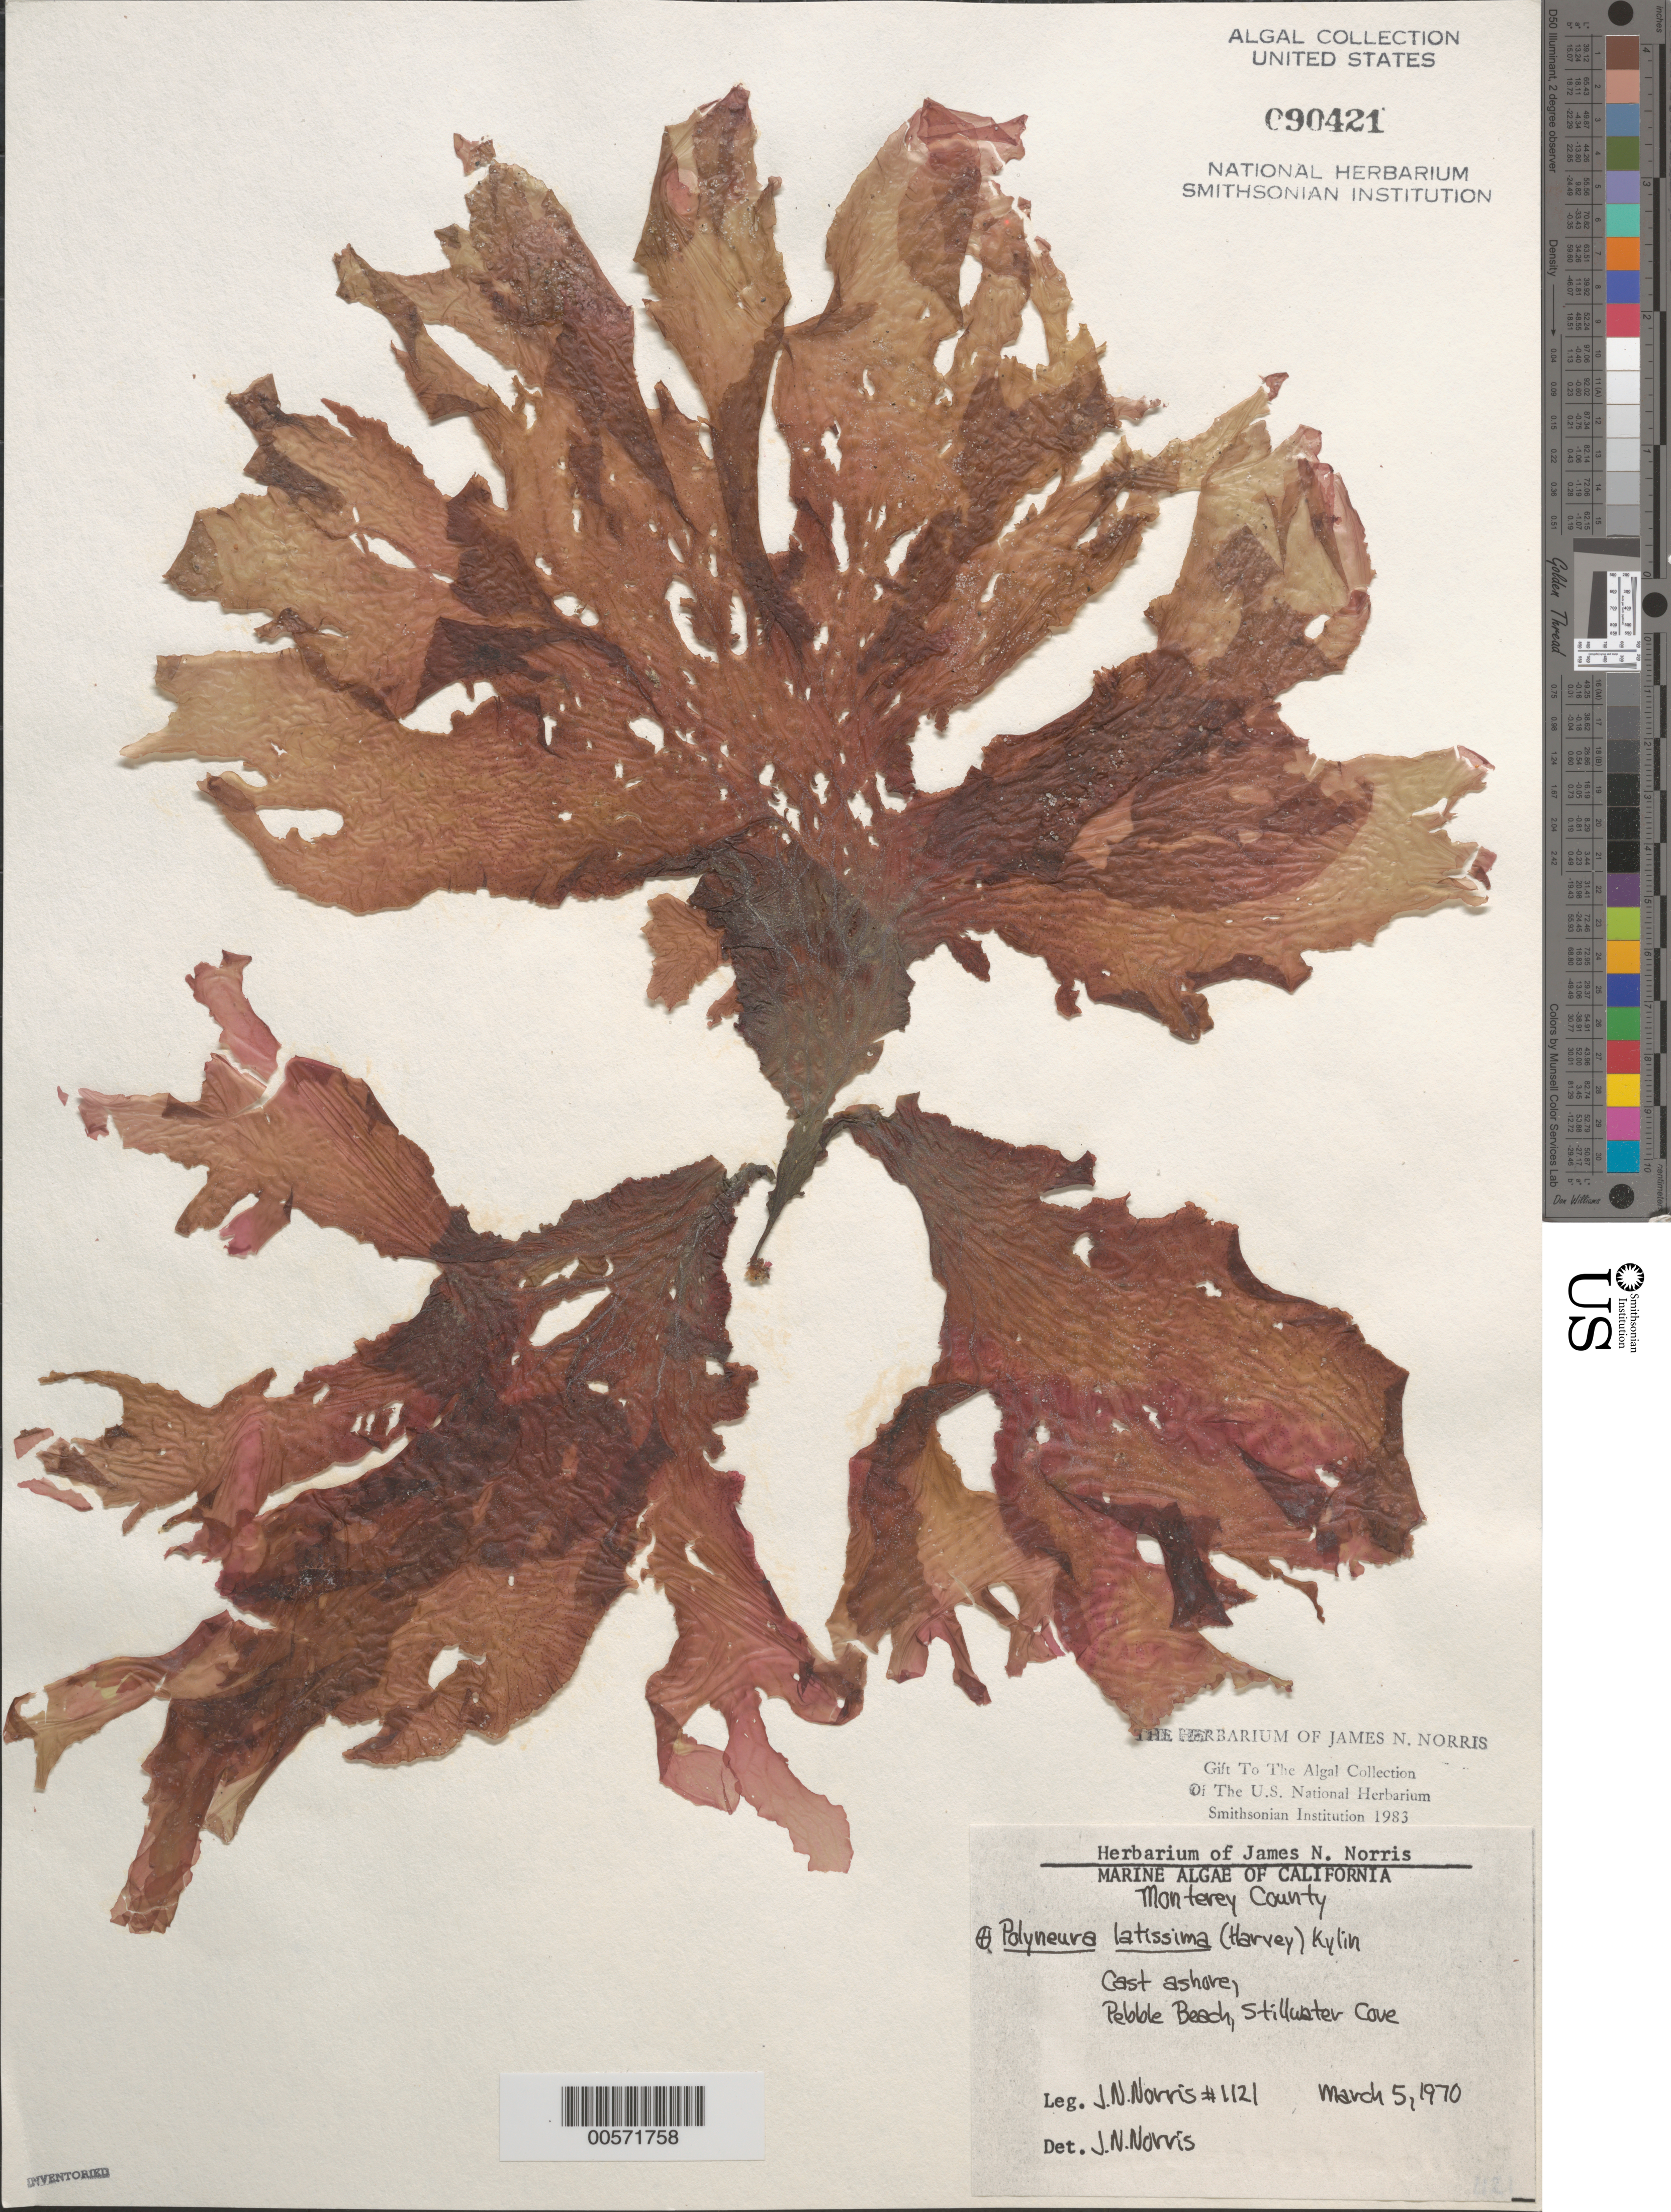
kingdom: Plantae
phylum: Rhodophyta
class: Florideophyceae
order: Ceramiales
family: Delesseriaceae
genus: Polyneura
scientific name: Polyneura latissima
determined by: Norris, James N.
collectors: J. N. Norris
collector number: JN-1121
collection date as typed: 05 Mar 1970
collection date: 1970-03-05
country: United States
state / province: California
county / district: Monterey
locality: Pebble Beach, Stillwater Cove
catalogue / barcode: US 90421